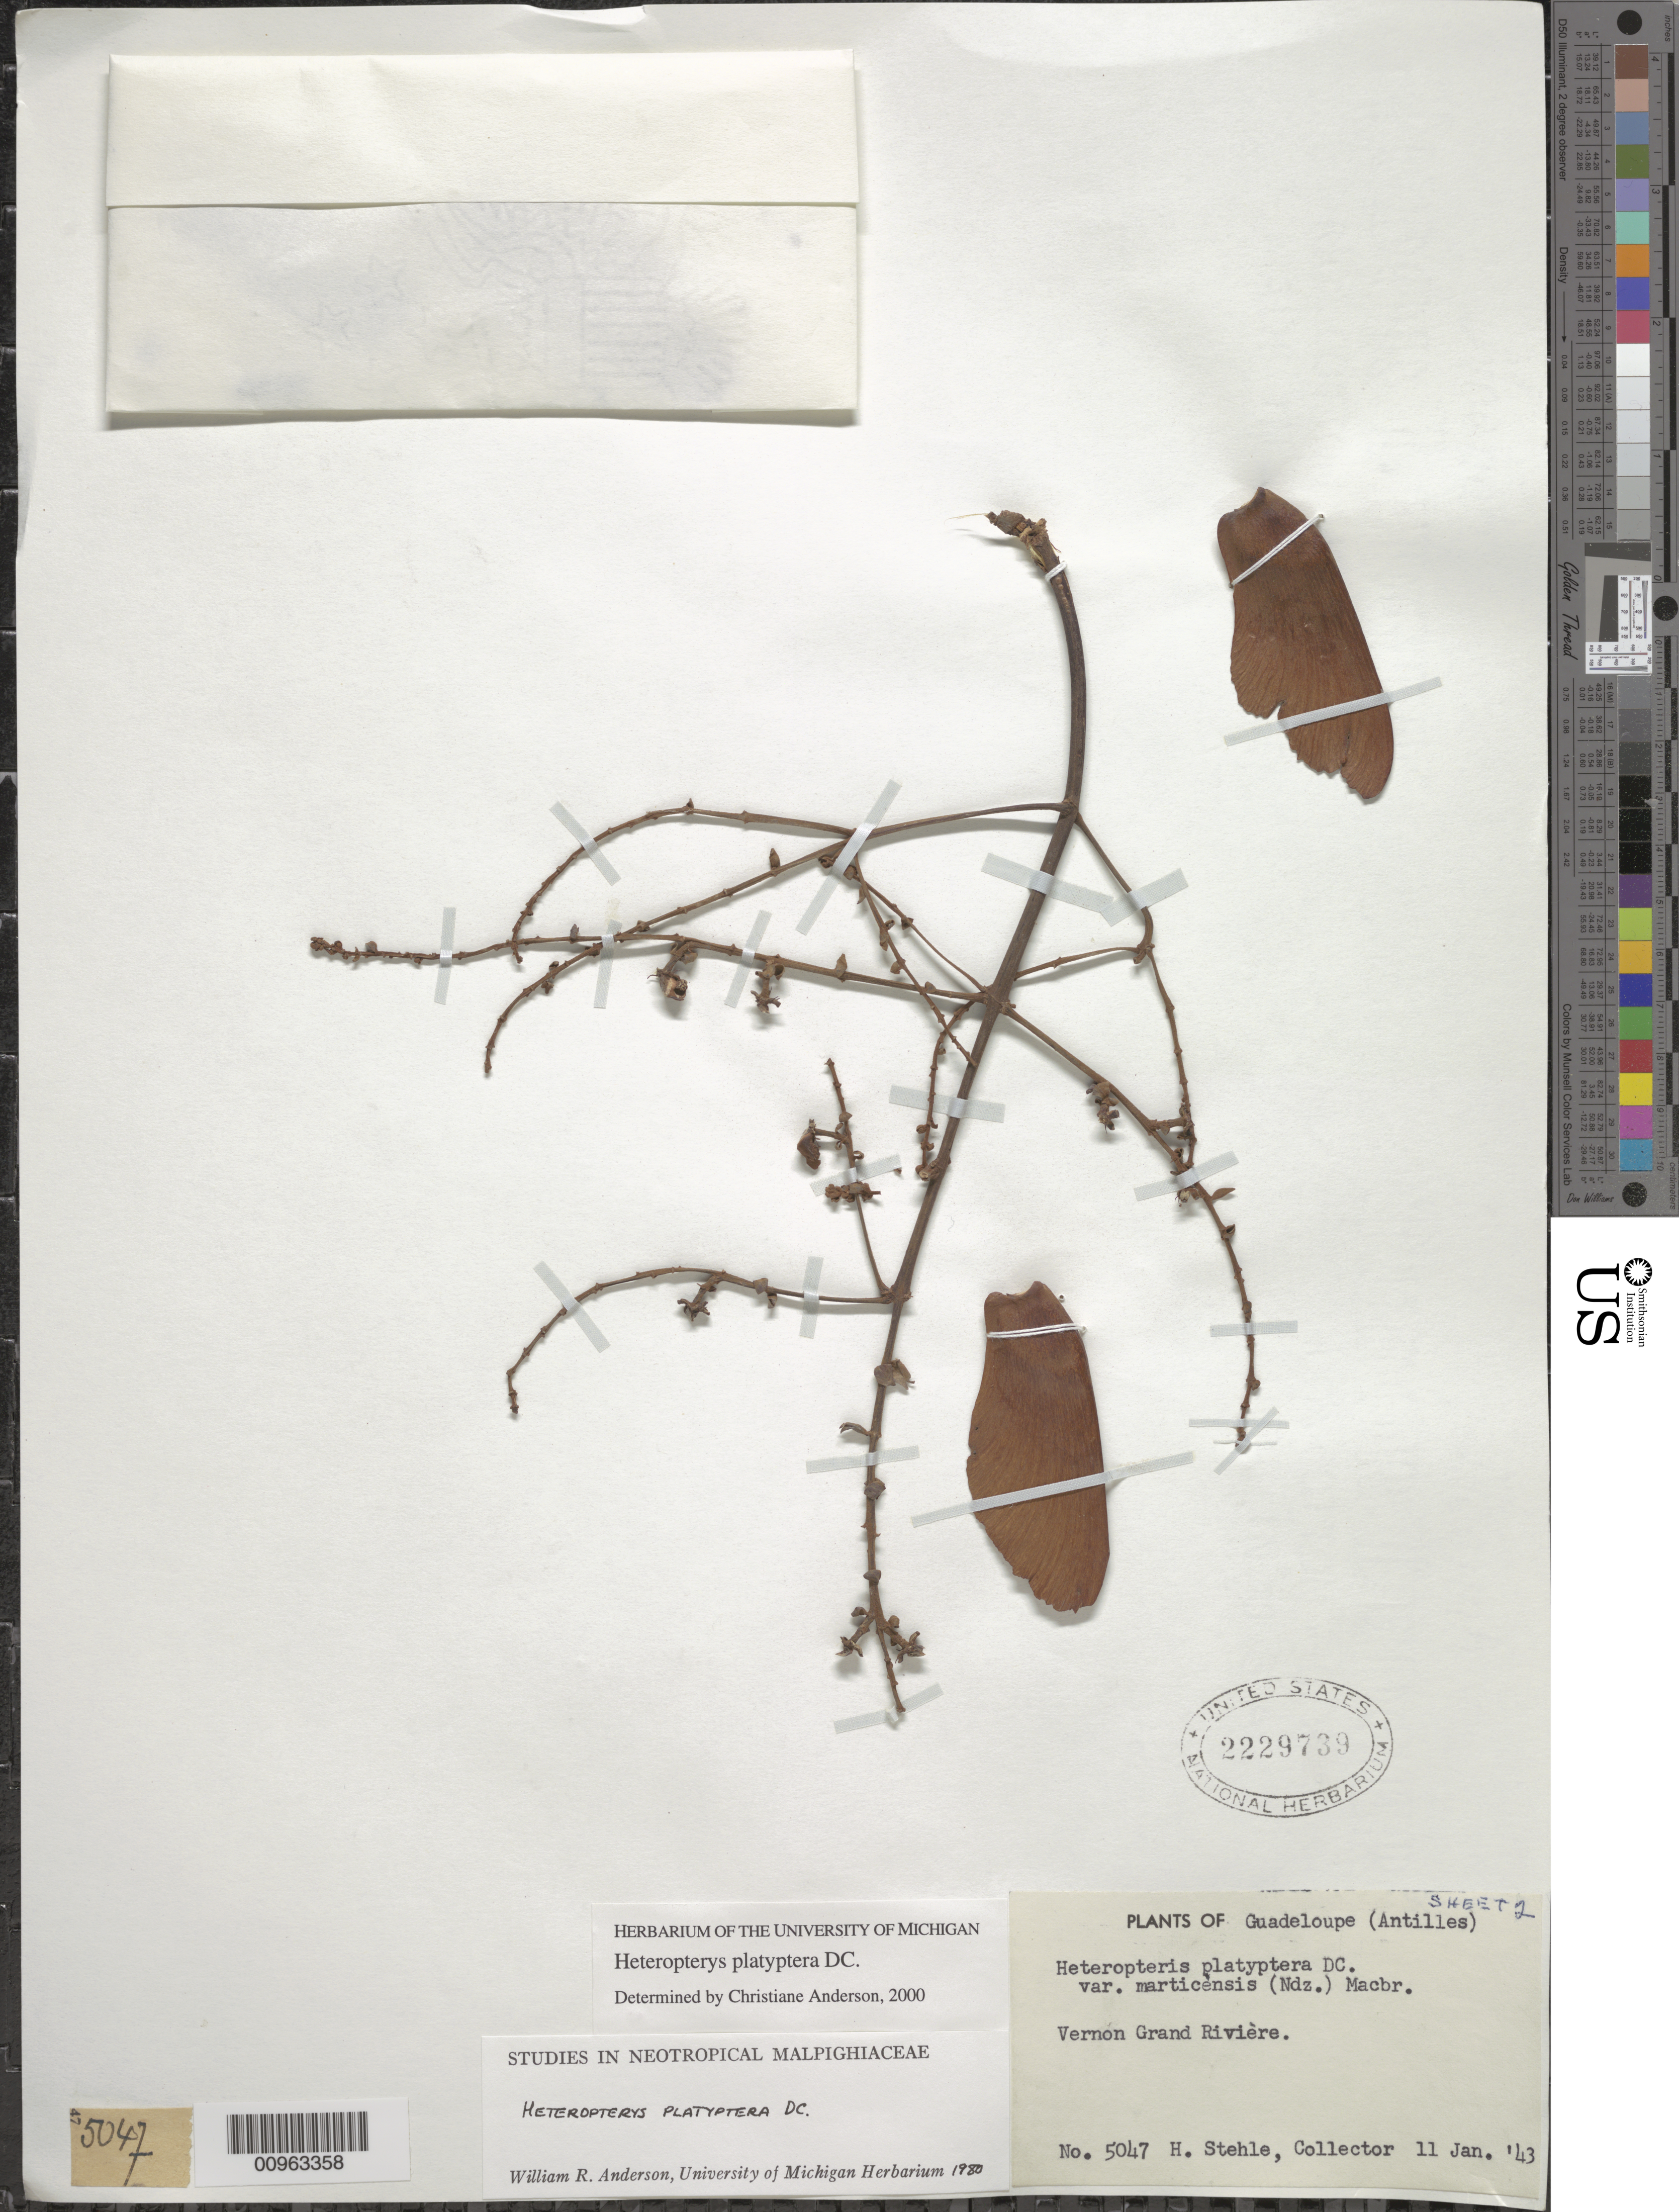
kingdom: Plantae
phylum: Tracheophyta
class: Magnoliopsida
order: Malpighiales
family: Malpighiaceae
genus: Heteropterys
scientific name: Heteropterys platyptera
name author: DC.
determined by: Anderson, C.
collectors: H. Stehlé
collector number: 5047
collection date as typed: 11 Jan 1943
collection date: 1943-01-11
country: Guadeloupe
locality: Vernon Grand Rivière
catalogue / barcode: US 2229739